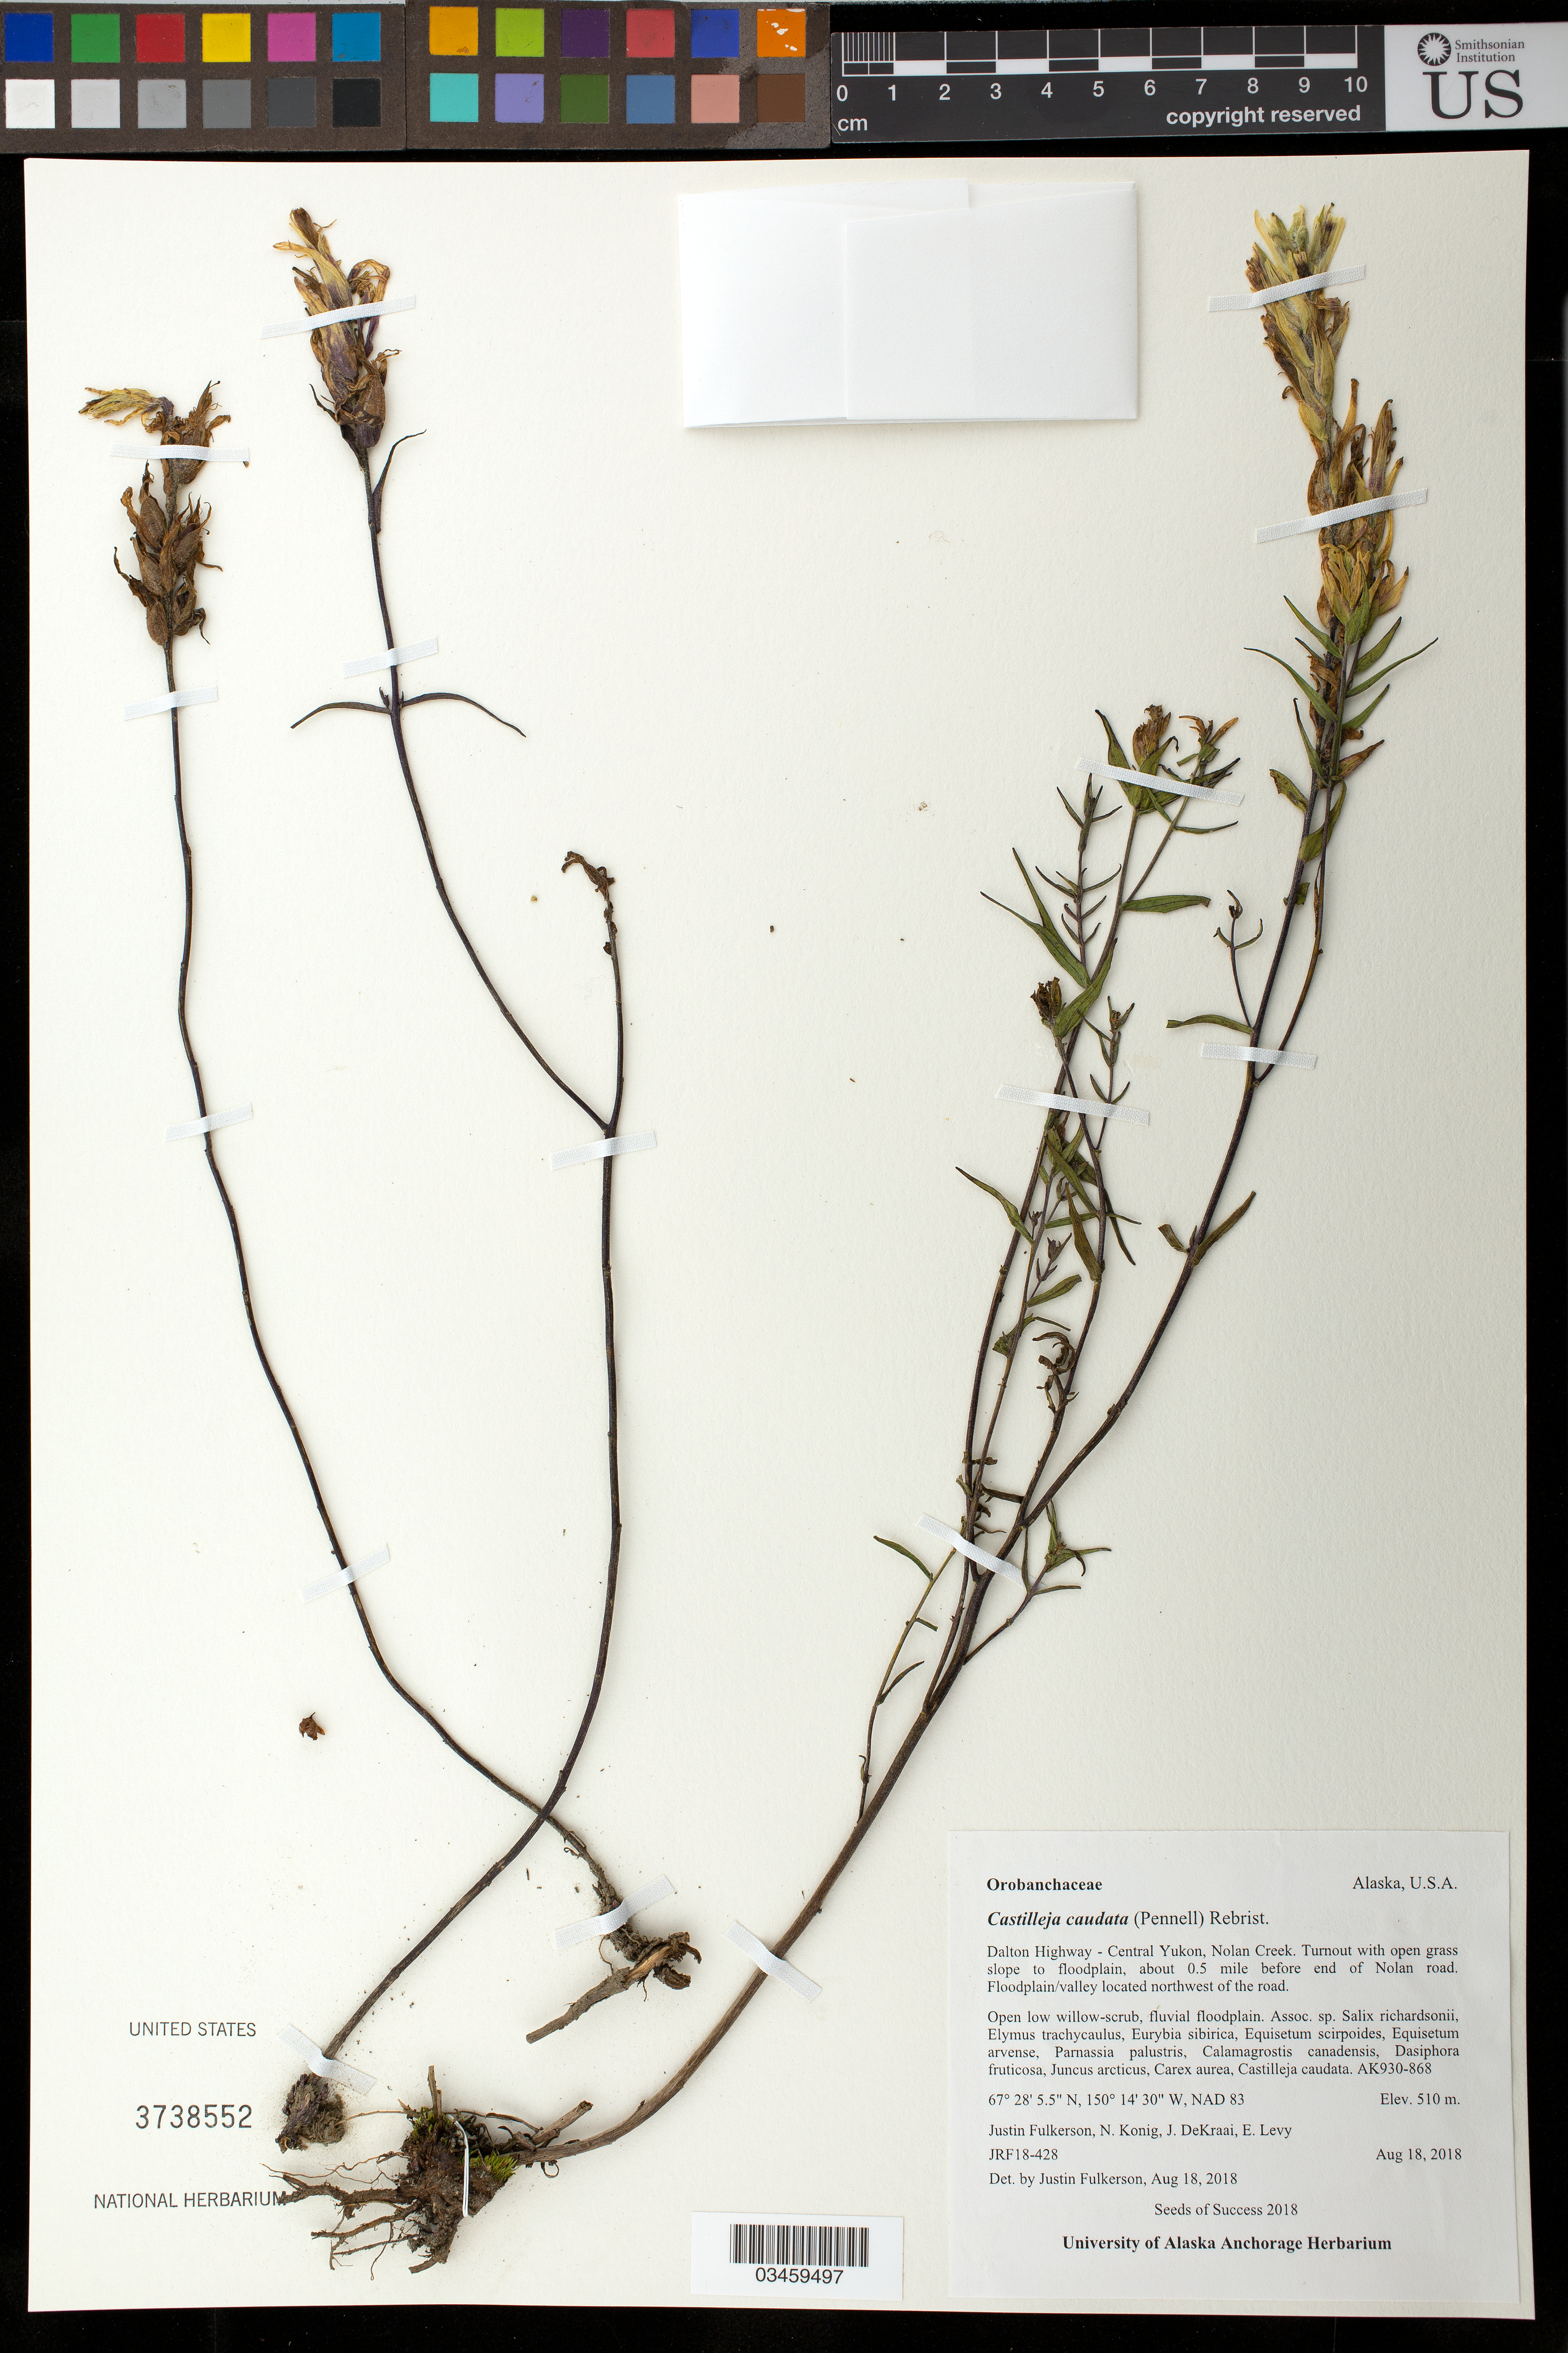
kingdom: Plantae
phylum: Tracheophyta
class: Magnoliopsida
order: Lamiales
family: Orobanchaceae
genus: Castilleja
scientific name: Castilleja caudata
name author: (Pennell) Rebrist.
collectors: J. Fulkerson, N. Konig, E. Levy & J. Dekraai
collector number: JRF18-428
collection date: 2018-08-18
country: United States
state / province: Alaska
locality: Dalton Hwy-Central Yukon, Nolan Creek, turnout with open grass slope to floodplain, 0.5 mi before end of Nolan road, floodplain/valley located NW of the road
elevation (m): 510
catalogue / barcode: US 3738552